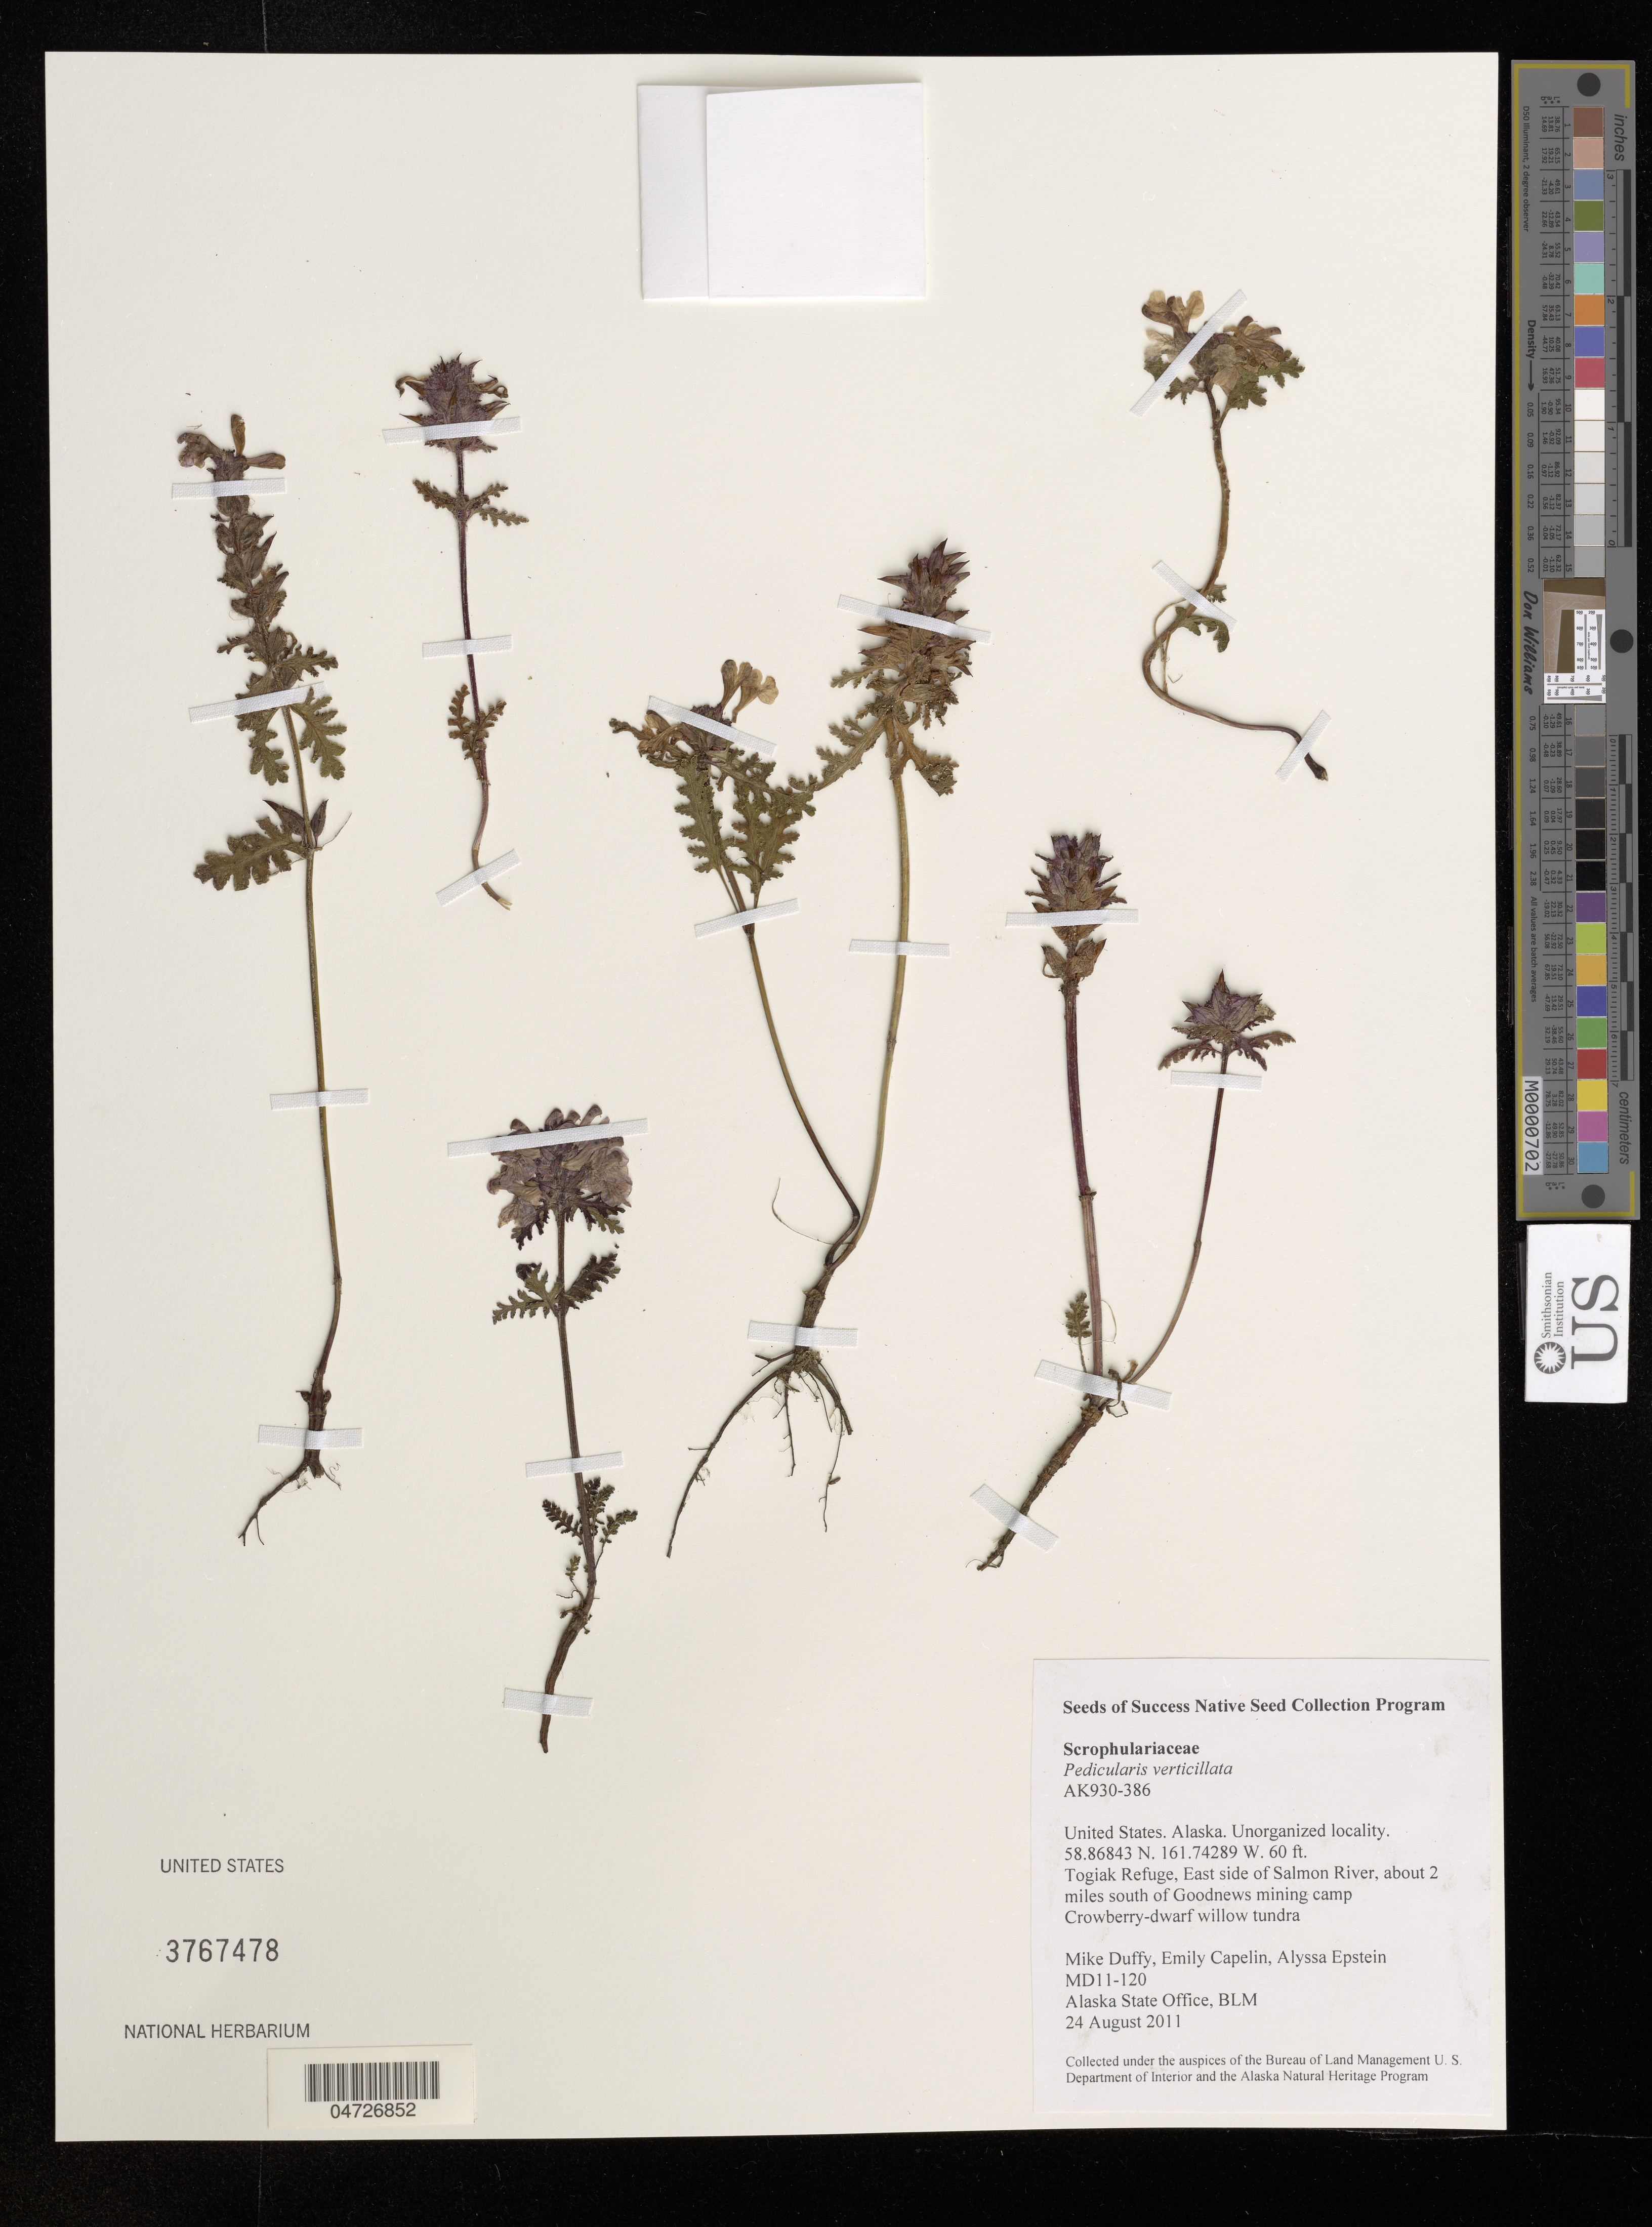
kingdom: Plantae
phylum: Tracheophyta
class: Magnoliopsida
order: Lamiales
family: Orobanchaceae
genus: Pedicularis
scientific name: Pedicularis verticillata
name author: L.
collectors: M. Duffy, E. Capelin & A. Epstein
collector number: MD11-120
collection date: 2011-08-24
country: United States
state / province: Alaska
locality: Unorganized locality. Togiak Refuge, East side of Salmon River, about 2 miles south of Goodnews mining camp.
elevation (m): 18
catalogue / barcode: US 3767478